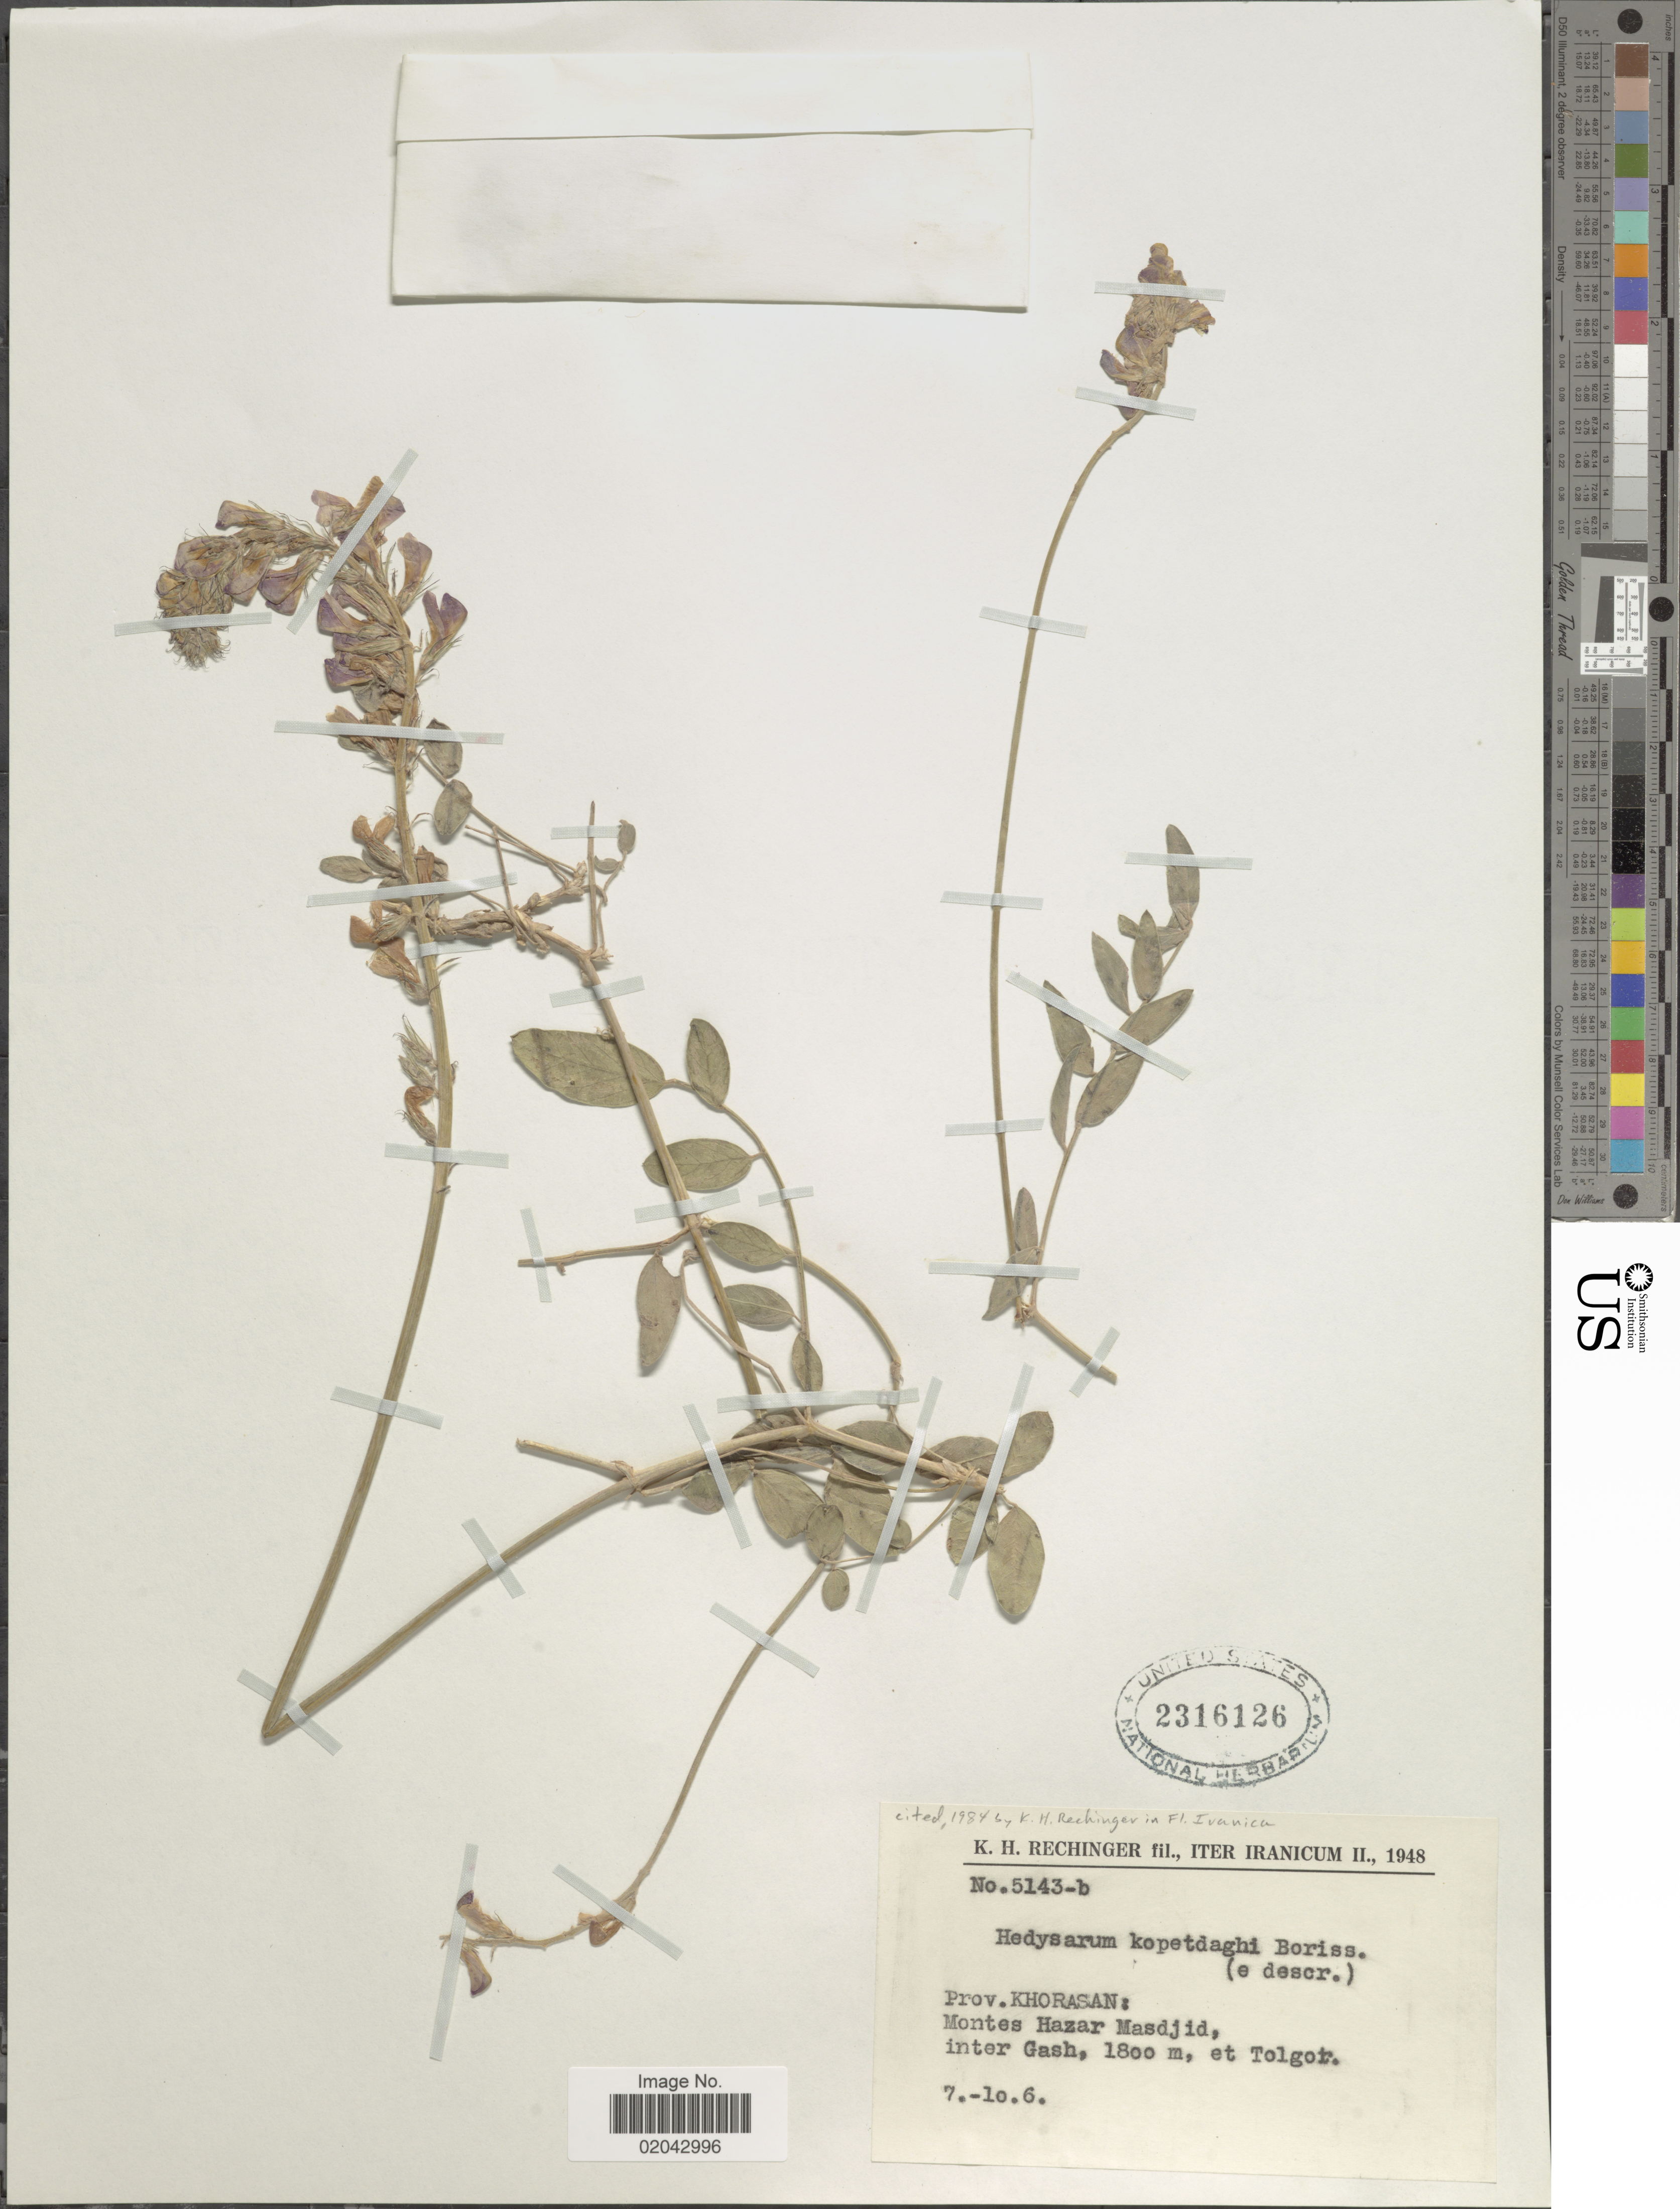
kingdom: Plantae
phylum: Tracheophyta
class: Magnoliopsida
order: Fabales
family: Fabaceae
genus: Hedysarum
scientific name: Hedysarum kopetdaghi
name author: Boriss.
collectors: K. H. Rechinger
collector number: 5143b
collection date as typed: Transcribed d/m/y: 7/10/6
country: Iran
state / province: Khorasan [obsolete]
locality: Montes Hazar Masdjid, inter Gash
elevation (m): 1800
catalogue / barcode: US 2316126